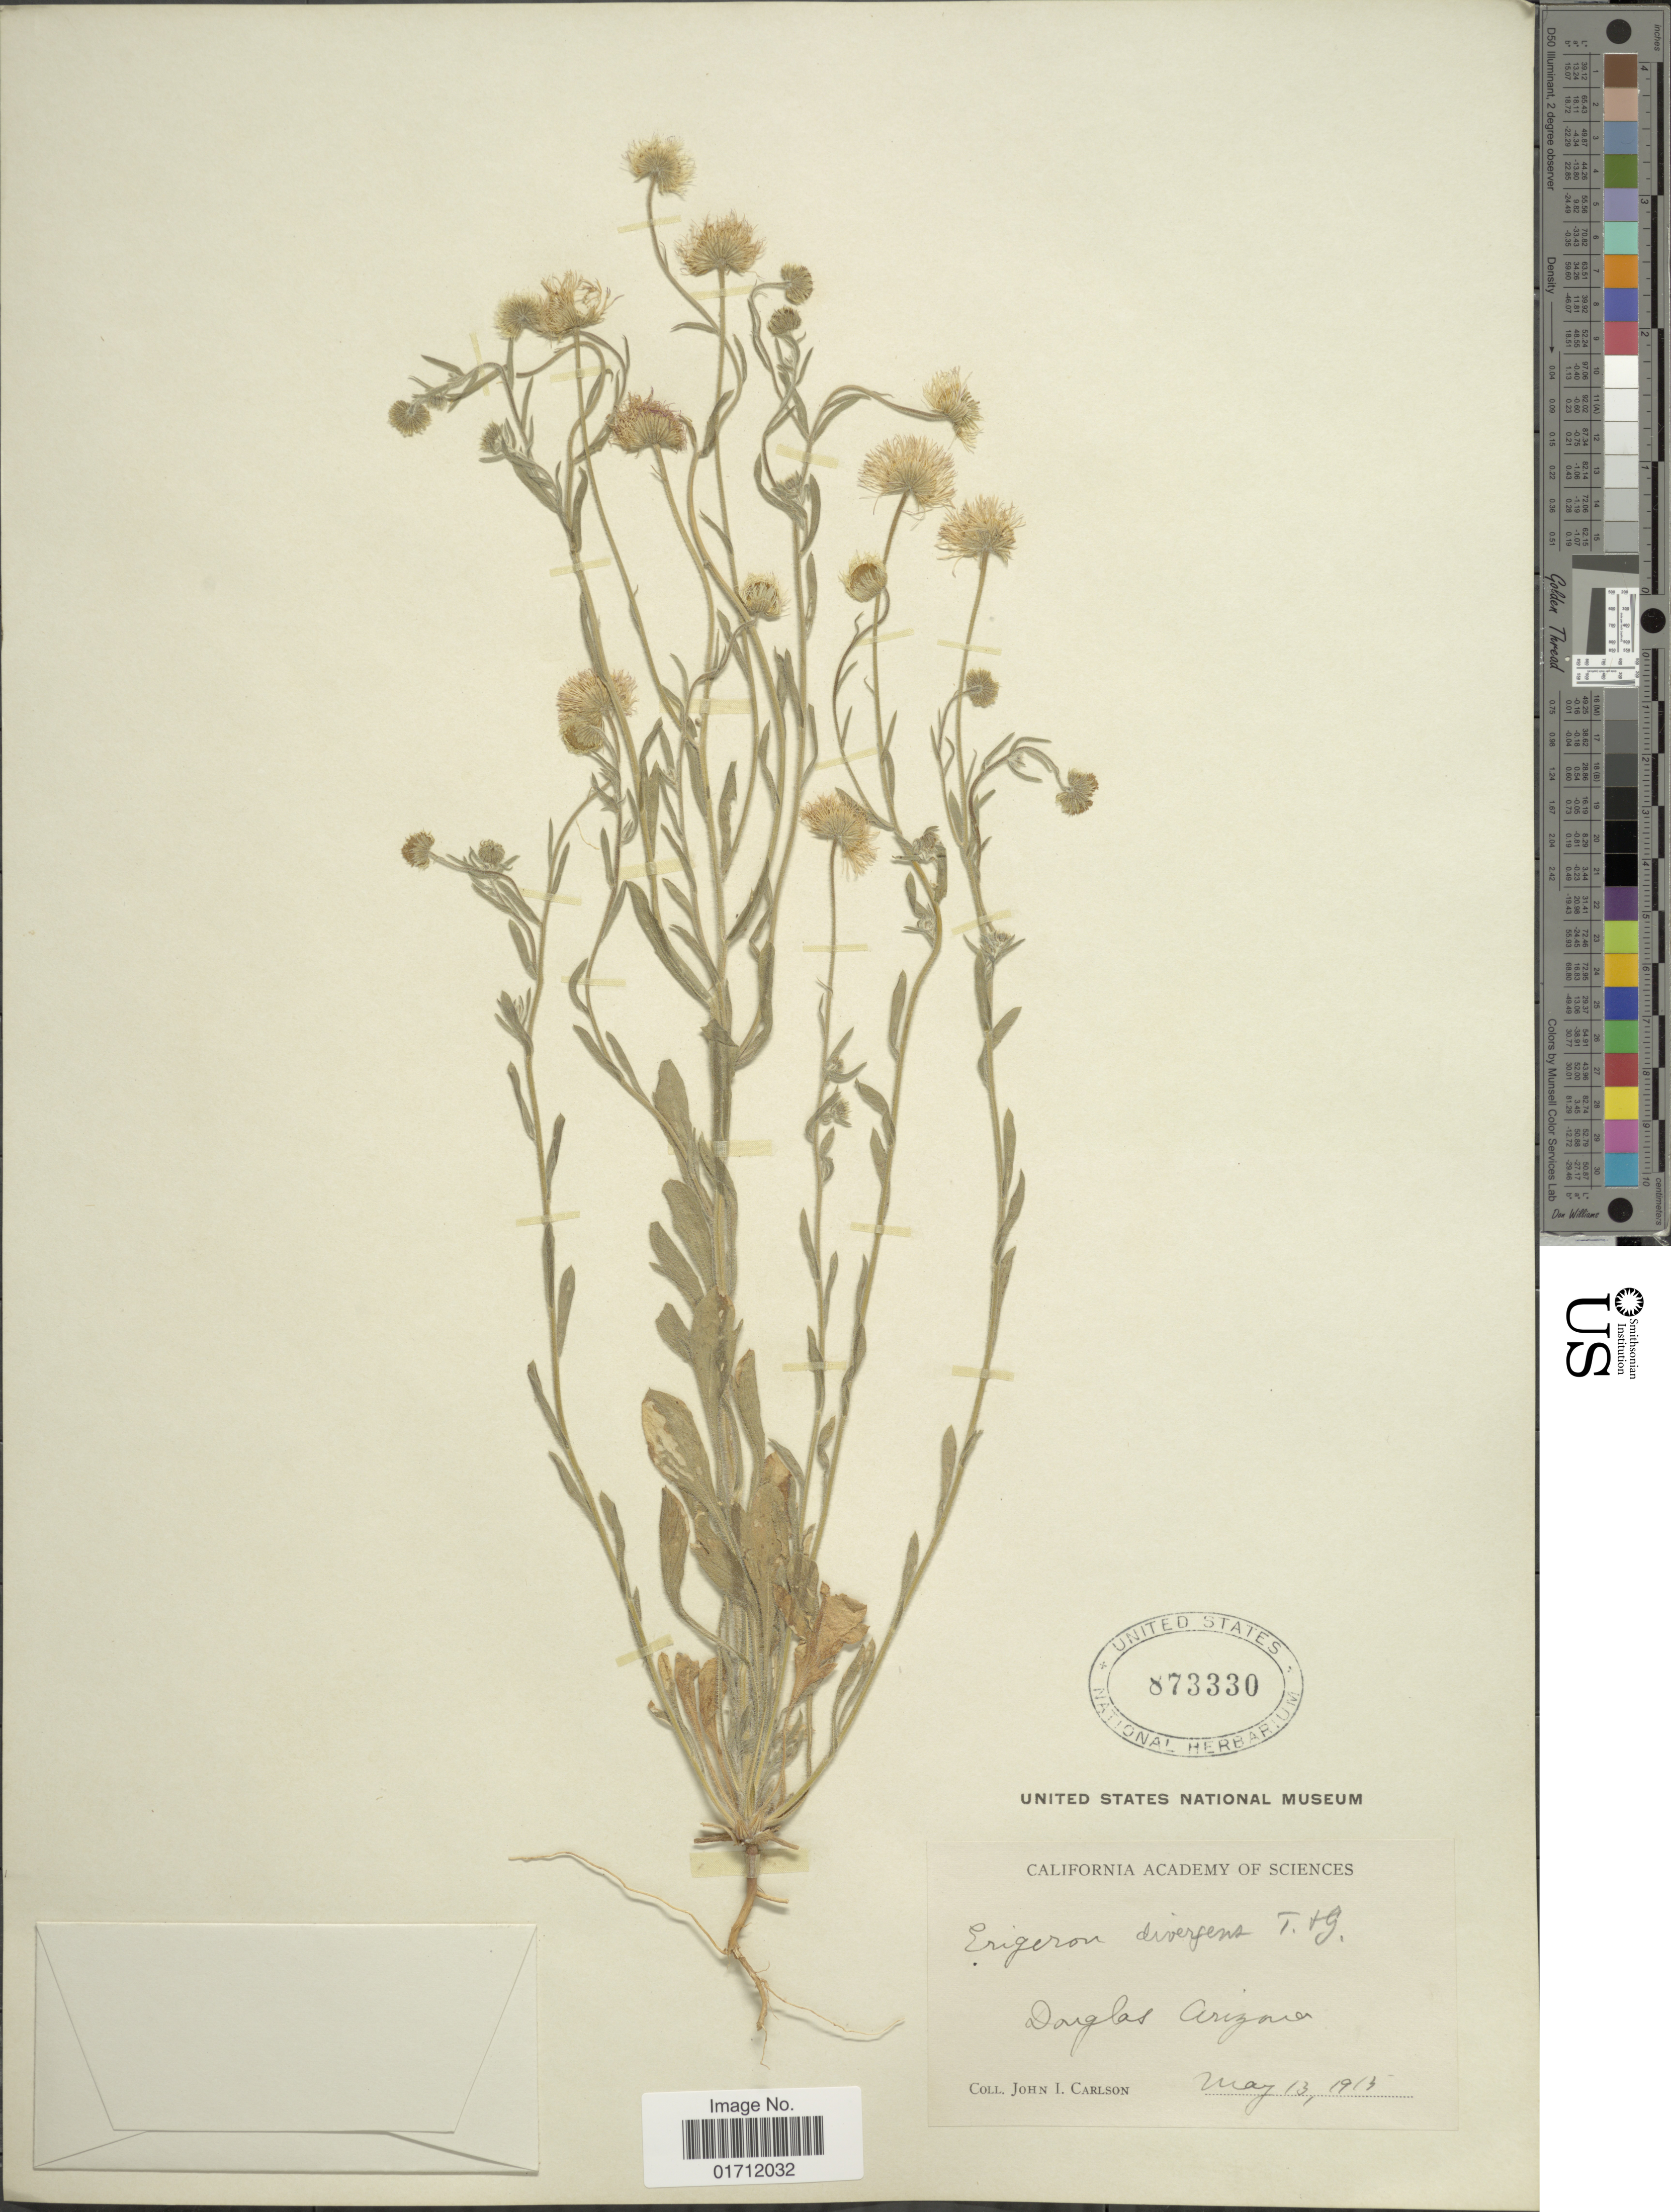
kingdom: Plantae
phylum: Tracheophyta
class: Magnoliopsida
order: Asterales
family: Asteraceae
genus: Erigeron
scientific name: Erigeron divergens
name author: Torr. & A. Gray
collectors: J. Carlson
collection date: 1913-05-13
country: United States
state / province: Arizona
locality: Douglas.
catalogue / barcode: US 873330